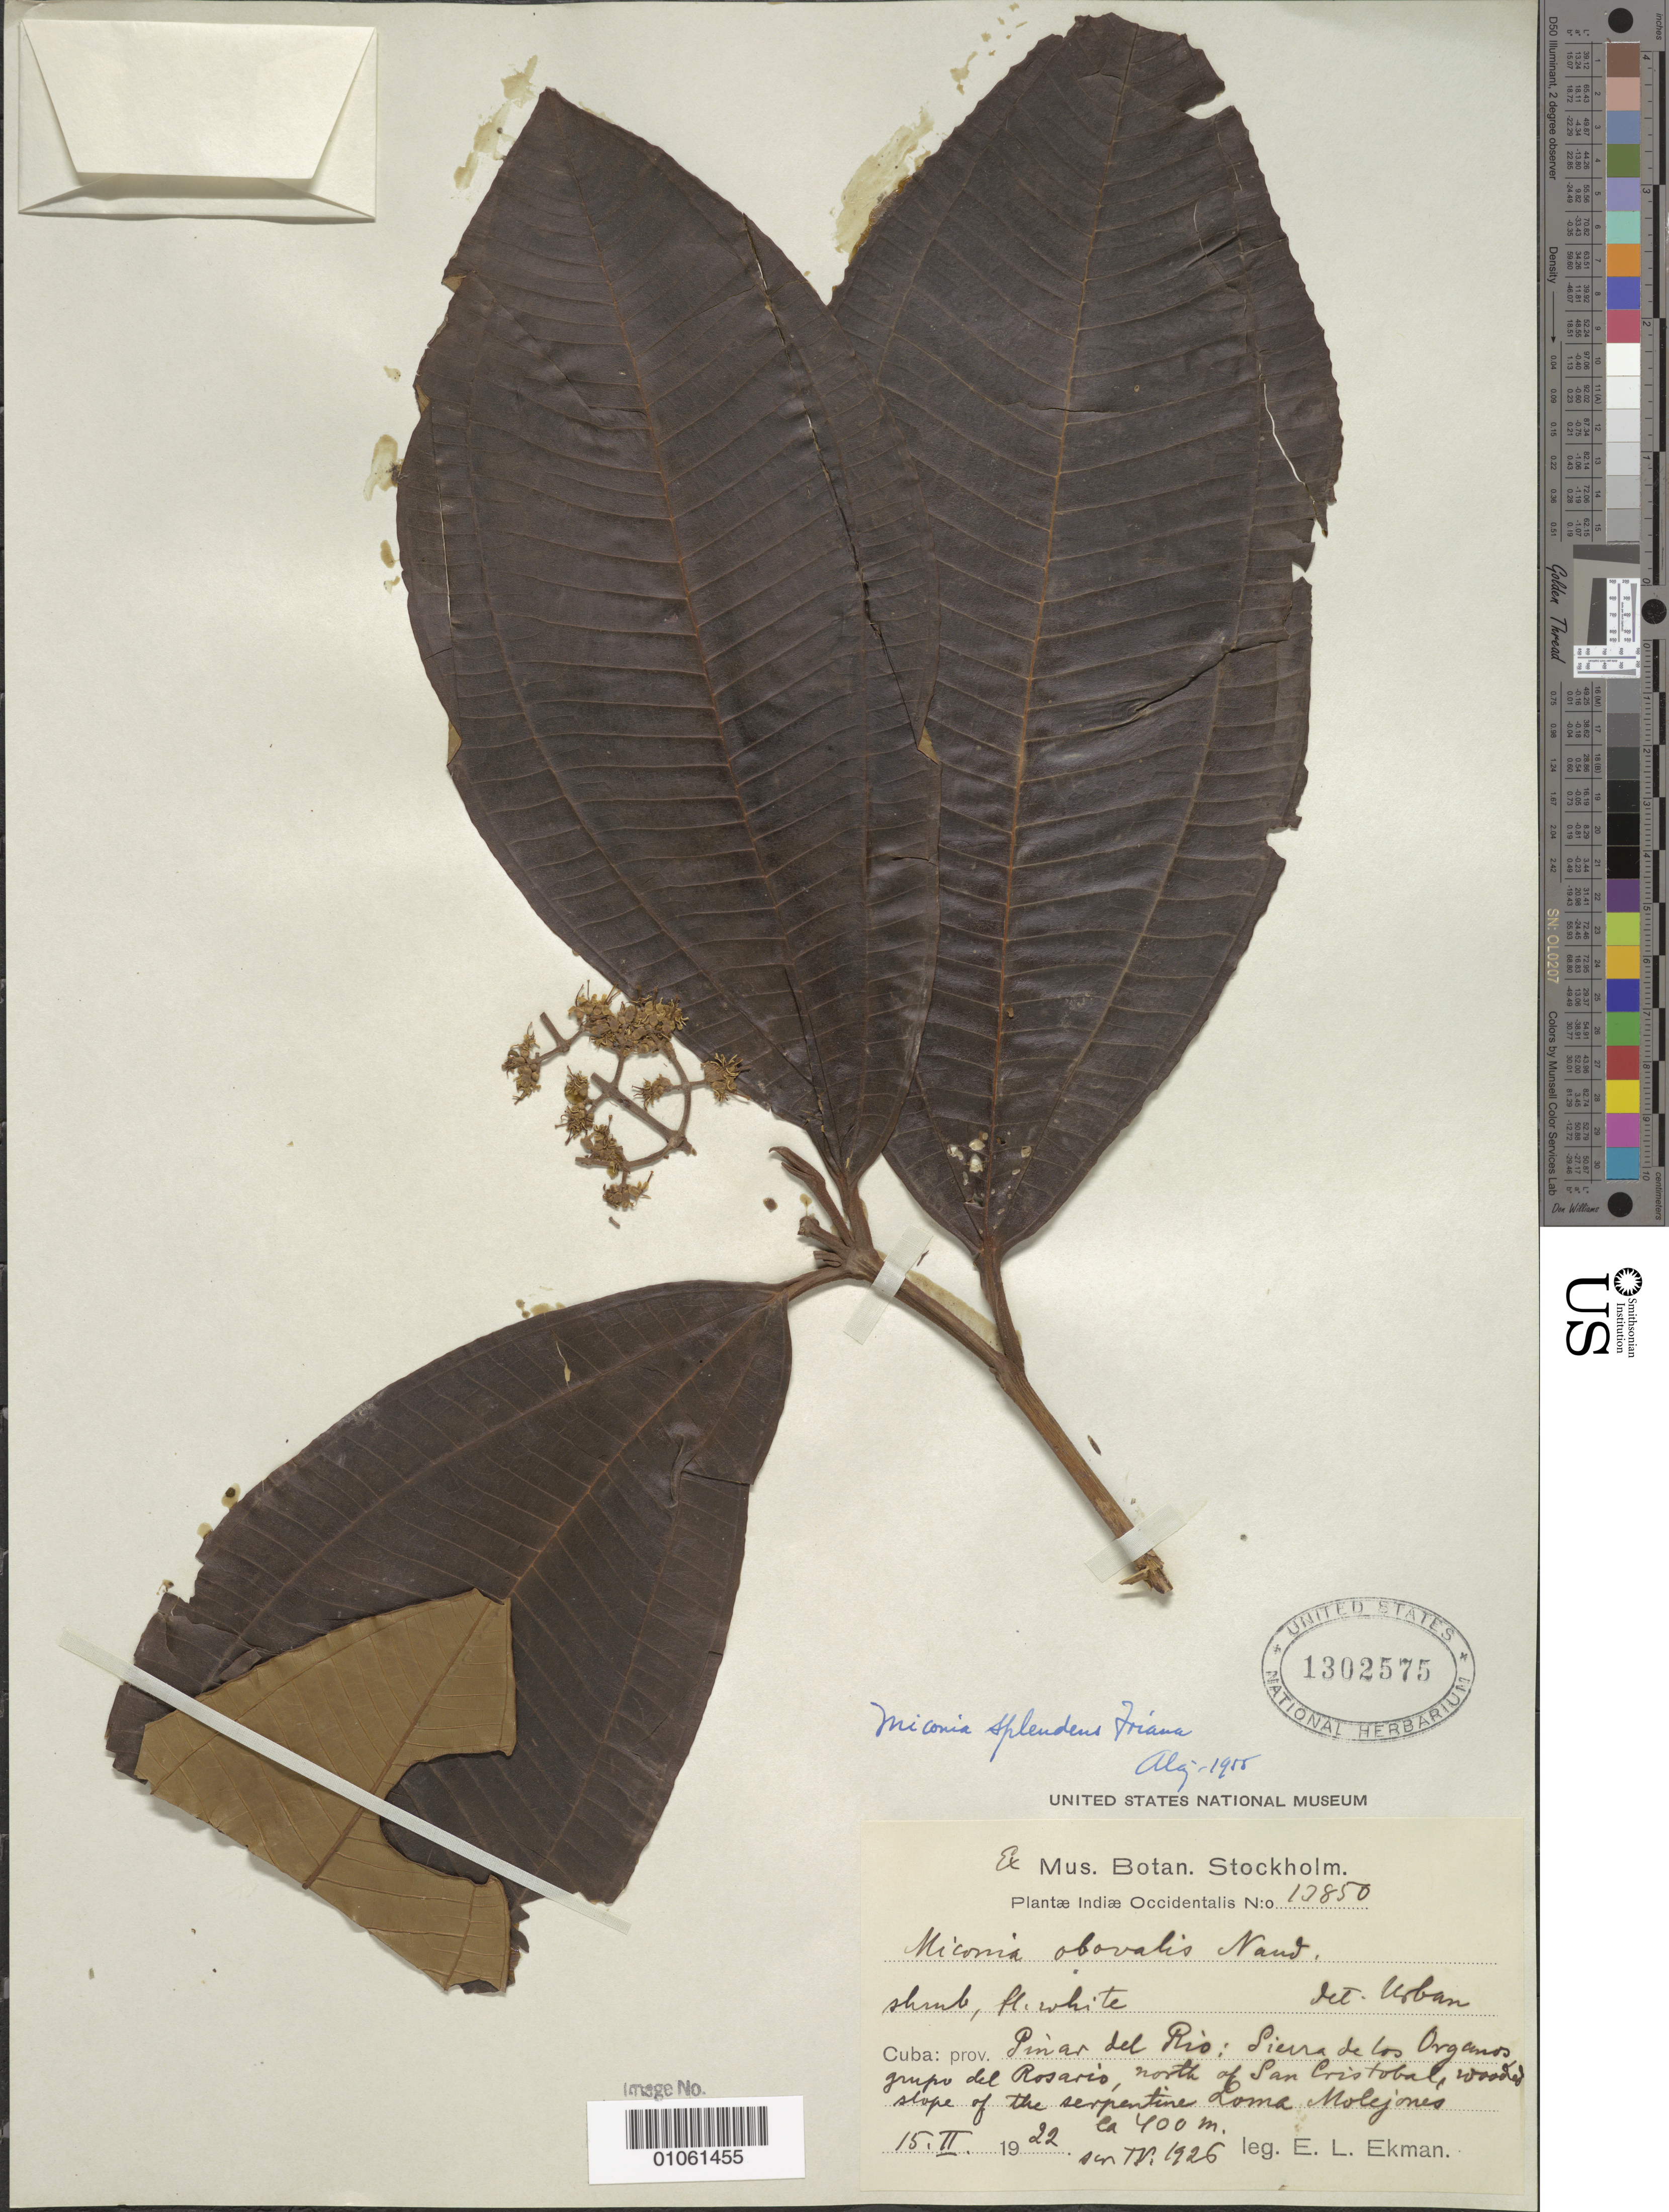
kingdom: Plantae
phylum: Tracheophyta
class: Magnoliopsida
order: Myrtales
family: Melastomataceae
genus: Miconia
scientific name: Miconia splendens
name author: (Sw.) Griseb.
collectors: E. L. Ekman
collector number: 10850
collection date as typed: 15 Feb 1922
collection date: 1922-02-15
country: Cuba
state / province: Pinar del Río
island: Cuba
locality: Sierra de los Organos, grupo del Rosario, N of San Cristobal, slope of the serpentine Loma Molejones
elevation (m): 400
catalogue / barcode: US 1302575